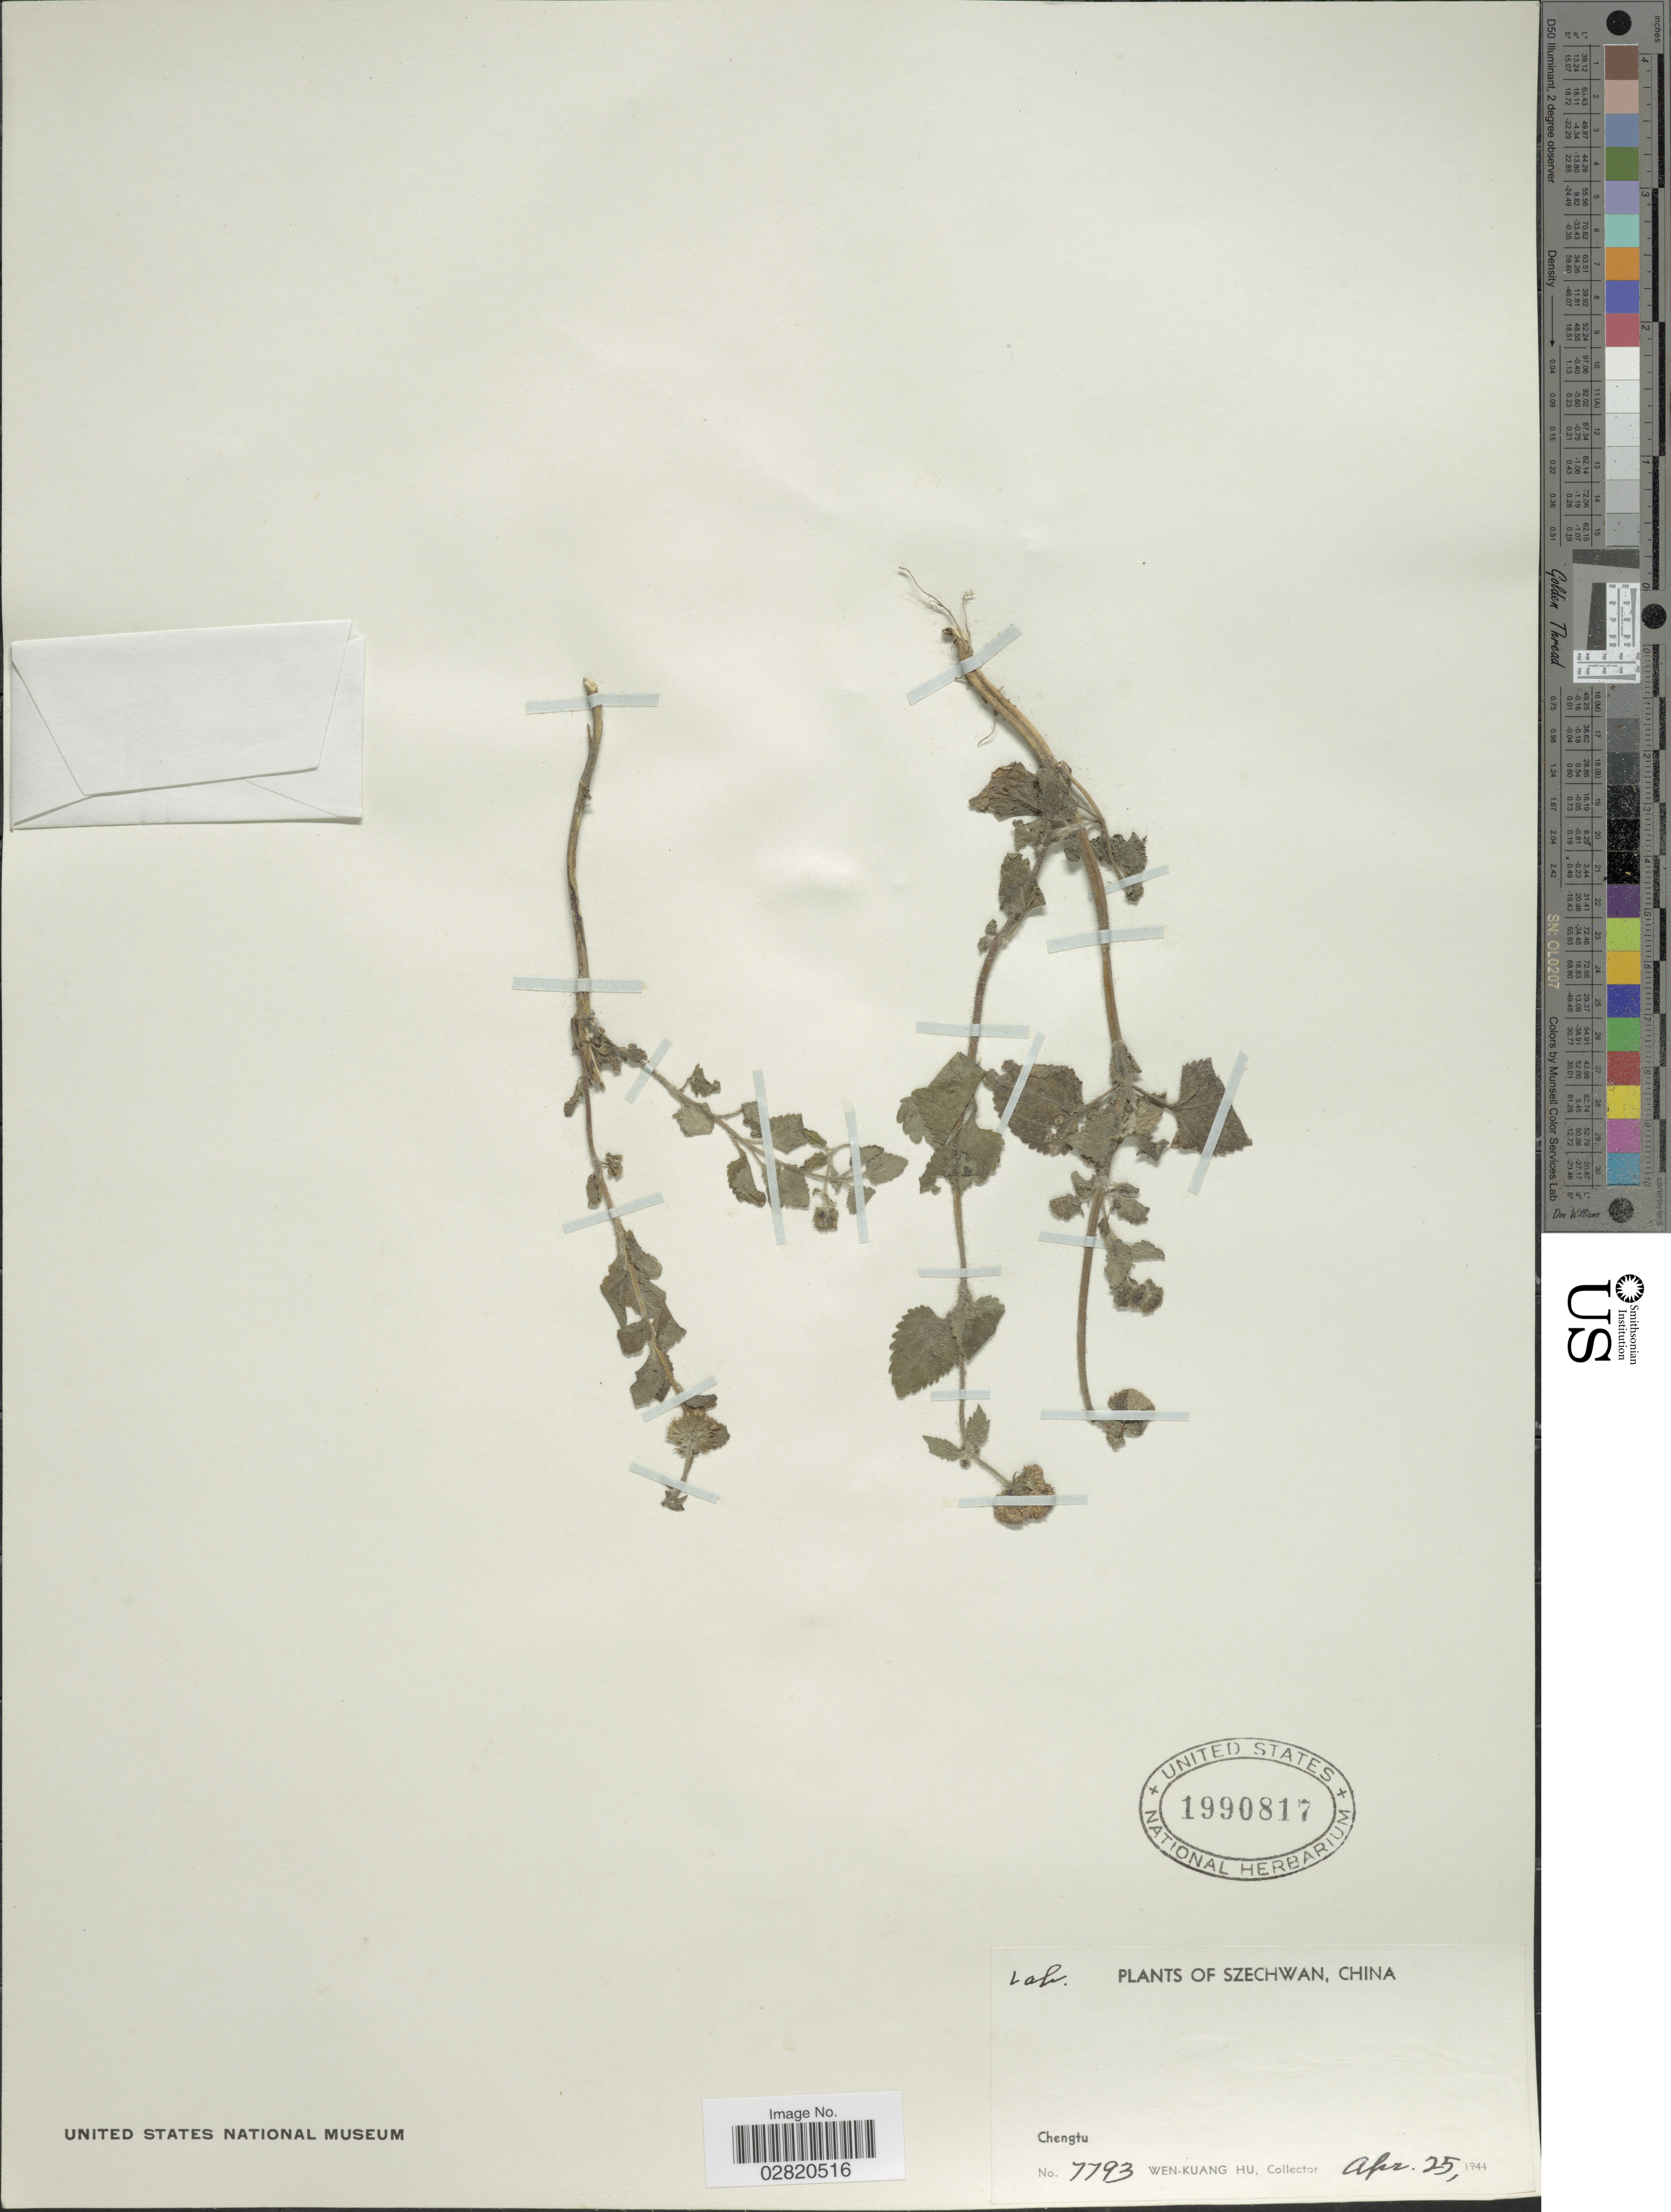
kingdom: Plantae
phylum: Tracheophyta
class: Magnoliopsida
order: Lamiales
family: Lamiaceae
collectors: W. K. Hu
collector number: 7793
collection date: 1944-04-25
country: China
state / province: Sichuan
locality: Szechwan, Chengtu.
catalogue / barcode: US 1990817